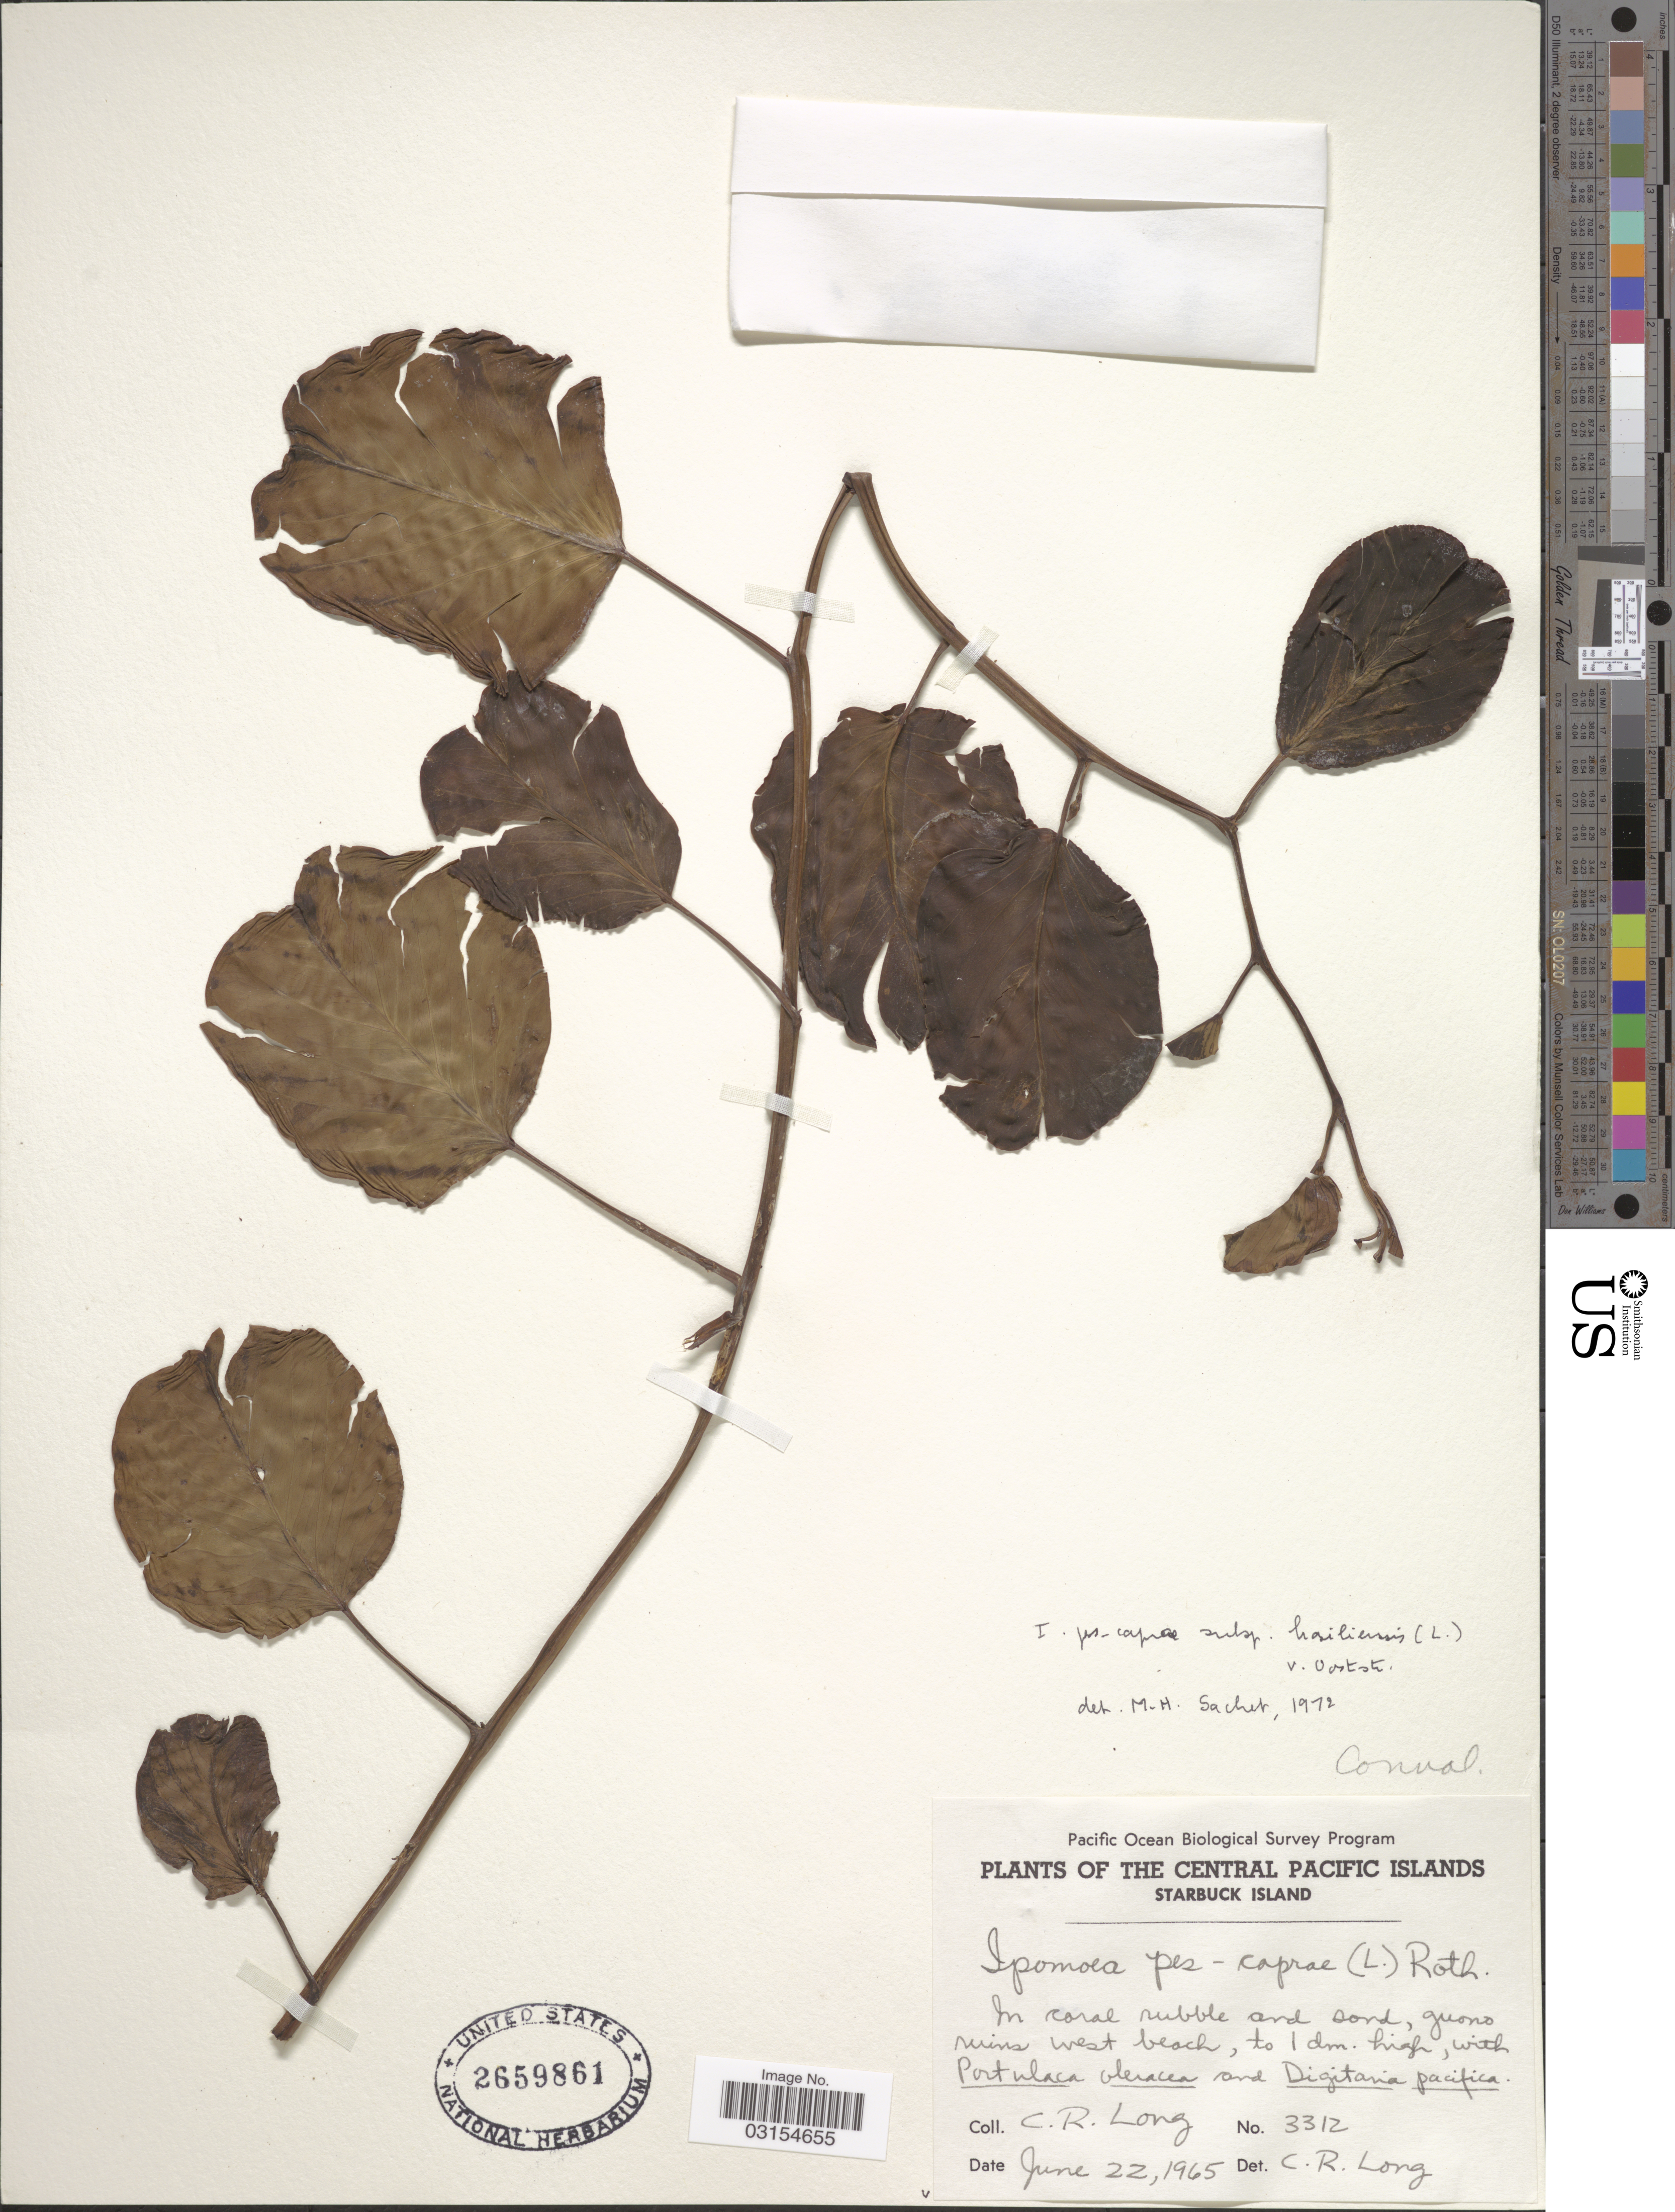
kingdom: Plantae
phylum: Tracheophyta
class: Magnoliopsida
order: Solanales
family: Convolvulaceae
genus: Ipomoea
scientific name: Ipomoea pes-caprae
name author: (L.) R. Br.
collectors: C. R. Long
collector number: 3312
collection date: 1965-06-22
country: Kiribati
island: Starbuck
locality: The Central Pacific Islands, Starbuck Island, In coral rubble and [interpreted] sord [interpreted], guono [interpreted] ruins west beach.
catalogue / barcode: US 2659861